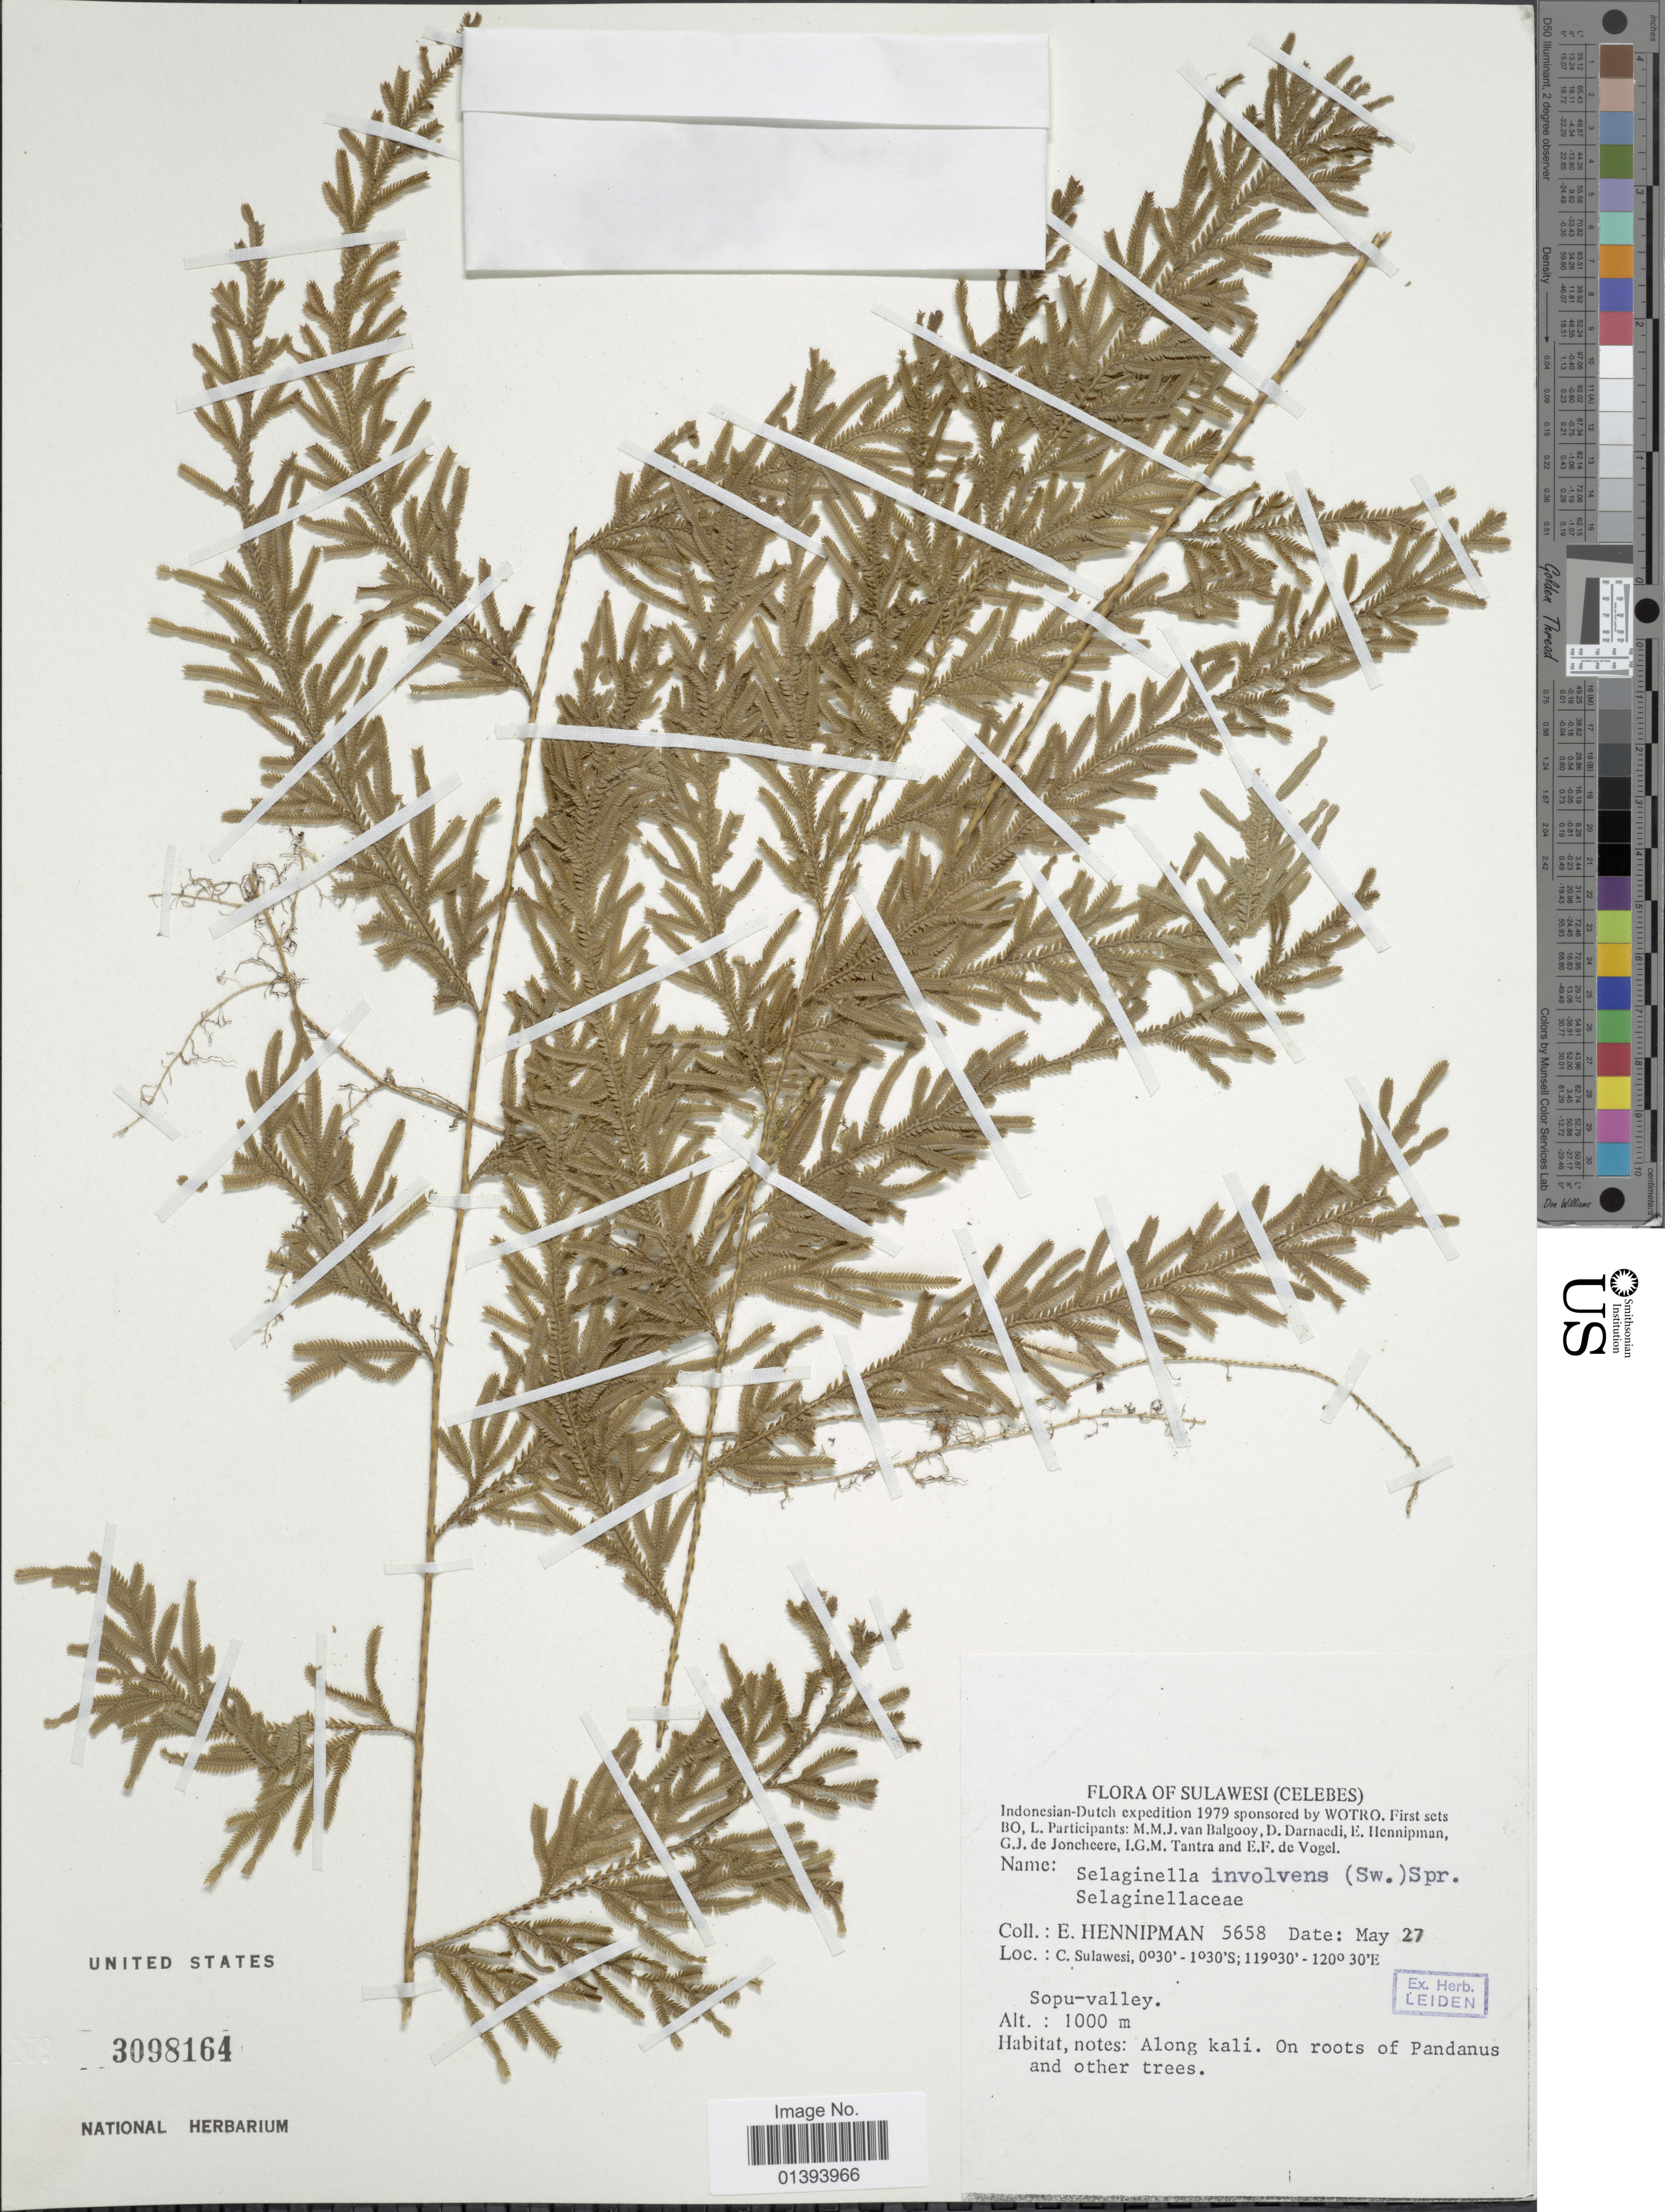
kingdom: Plantae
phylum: Tracheophyta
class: Lycopodiopsida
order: Selaginellales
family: Selaginellaceae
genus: Selaginella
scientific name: Selaginella involvens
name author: (Sw.) Spring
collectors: E. Hennipman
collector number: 5658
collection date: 1979-05-27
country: Indonesia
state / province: Sulawesi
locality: Celebes, C. Sulawesi, Sopu-valley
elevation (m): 1000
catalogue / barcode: US 3098164